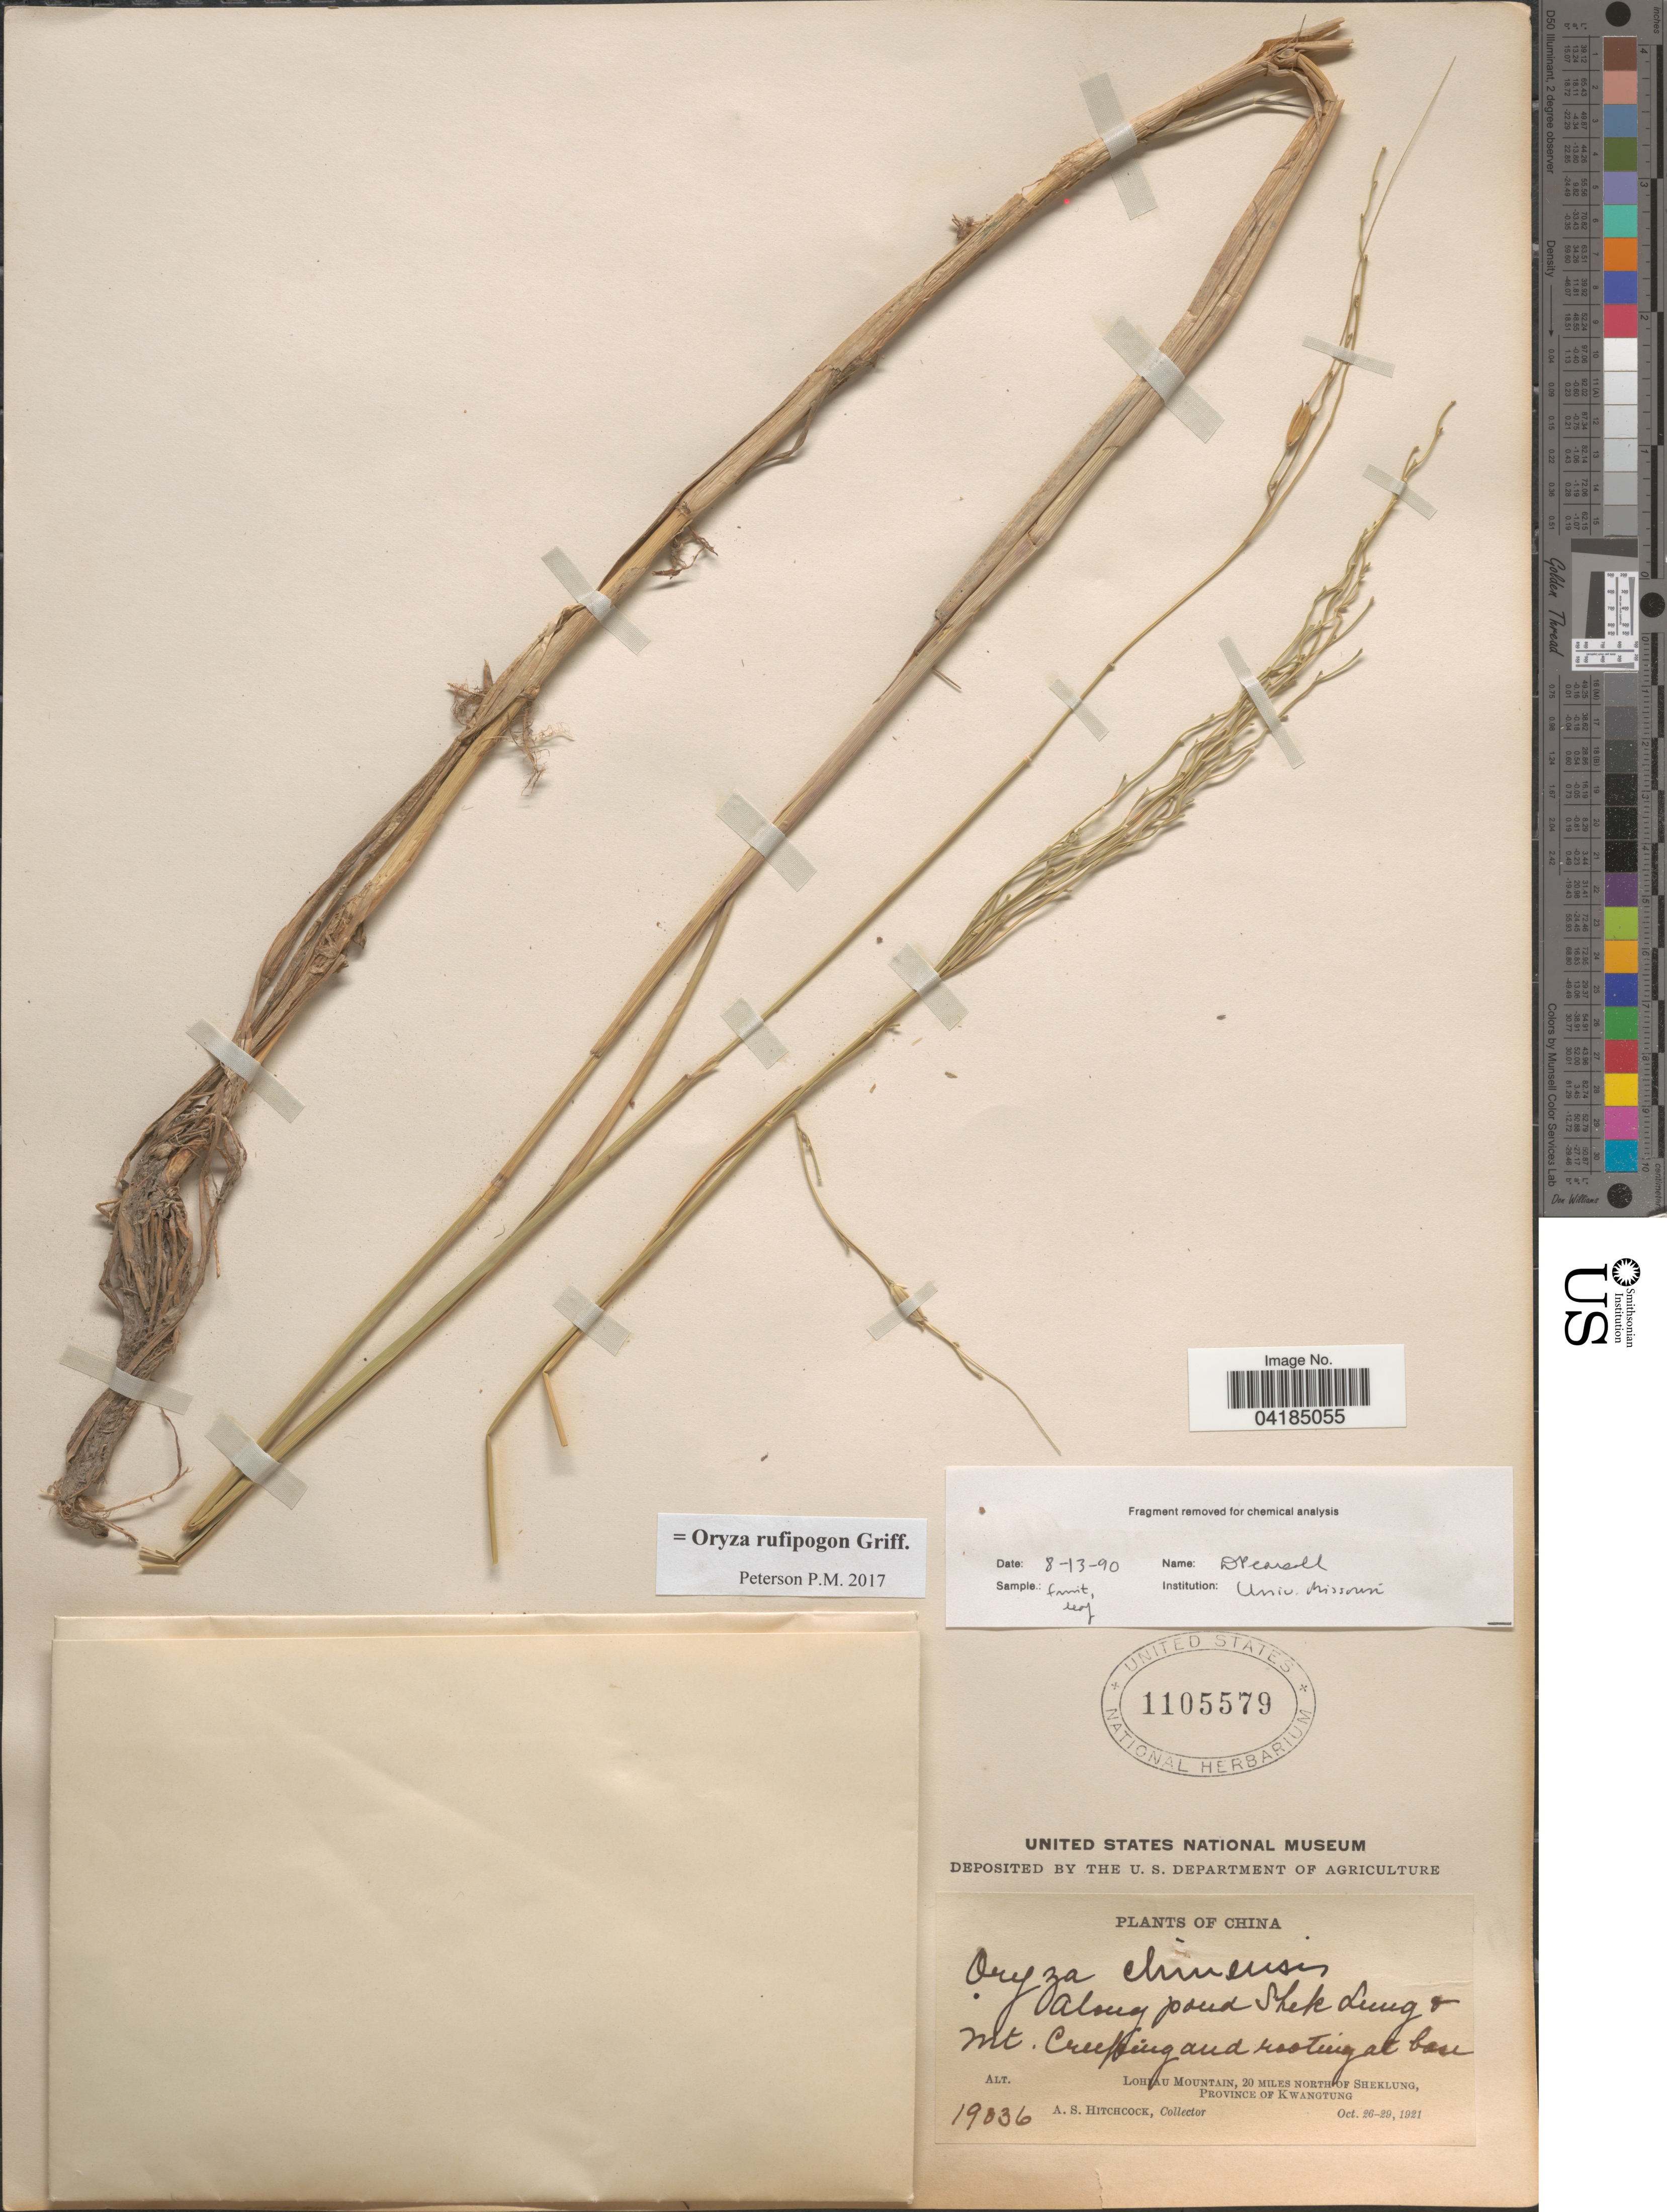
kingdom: Plantae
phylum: Tracheophyta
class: Liliopsida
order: Poales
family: Poaceae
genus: Oryza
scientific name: Oryza rufipogon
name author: Griffith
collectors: A. S. Hitchcock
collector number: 19036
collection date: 1921-10-26/1921-10-29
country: China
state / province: Guangdong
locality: Lohfau Mountain, 20 miles north of Sheklung, Province of Kwangtung. Along pond Shek Lung & Mt. Creeping and rooting at base.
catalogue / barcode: US 1105579